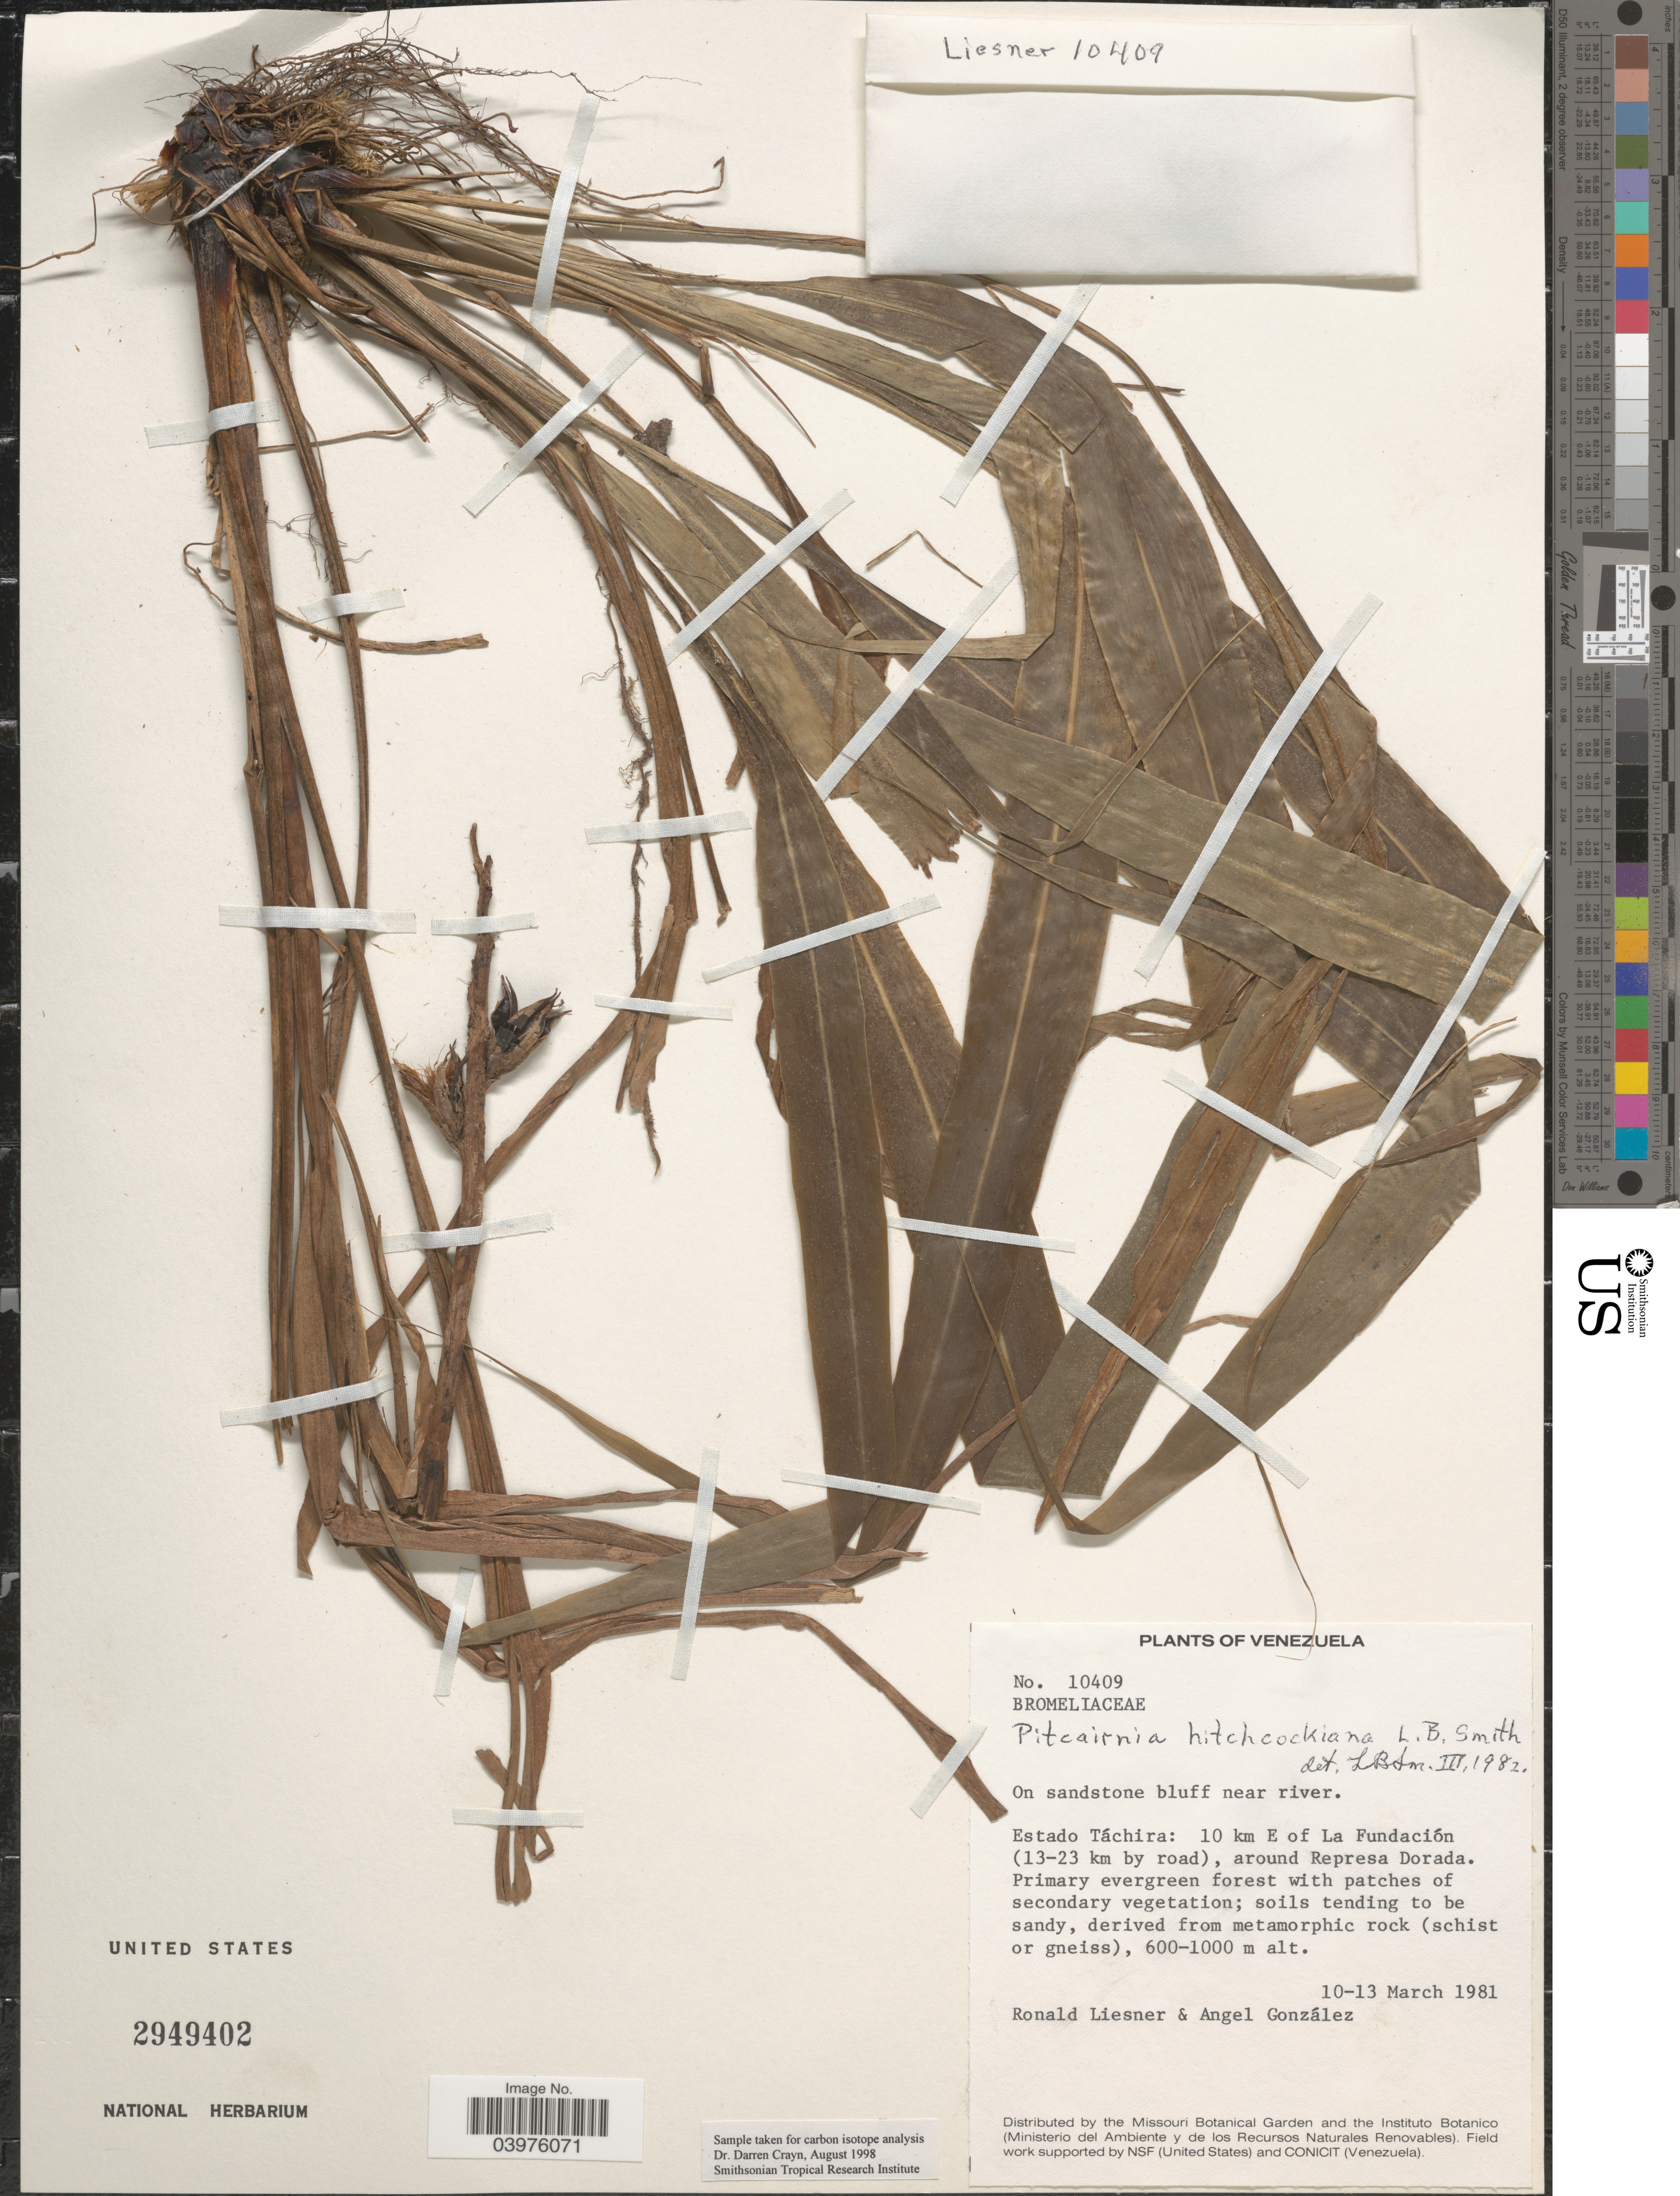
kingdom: Plantae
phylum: Tracheophyta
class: Liliopsida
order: Poales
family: Bromeliaceae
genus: Pitcairnia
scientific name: Pitcairnia hitchcockiana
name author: L.B. Sm.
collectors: R. L. Liesner & A. C. González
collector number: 10409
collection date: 1981-03-10/1981-03-13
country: Venezuela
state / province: Tachira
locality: On sandstone bluff near river. 10 km E of La Fundación (13-23 km by road), around Represa Dorada.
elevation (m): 600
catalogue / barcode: US 2949402